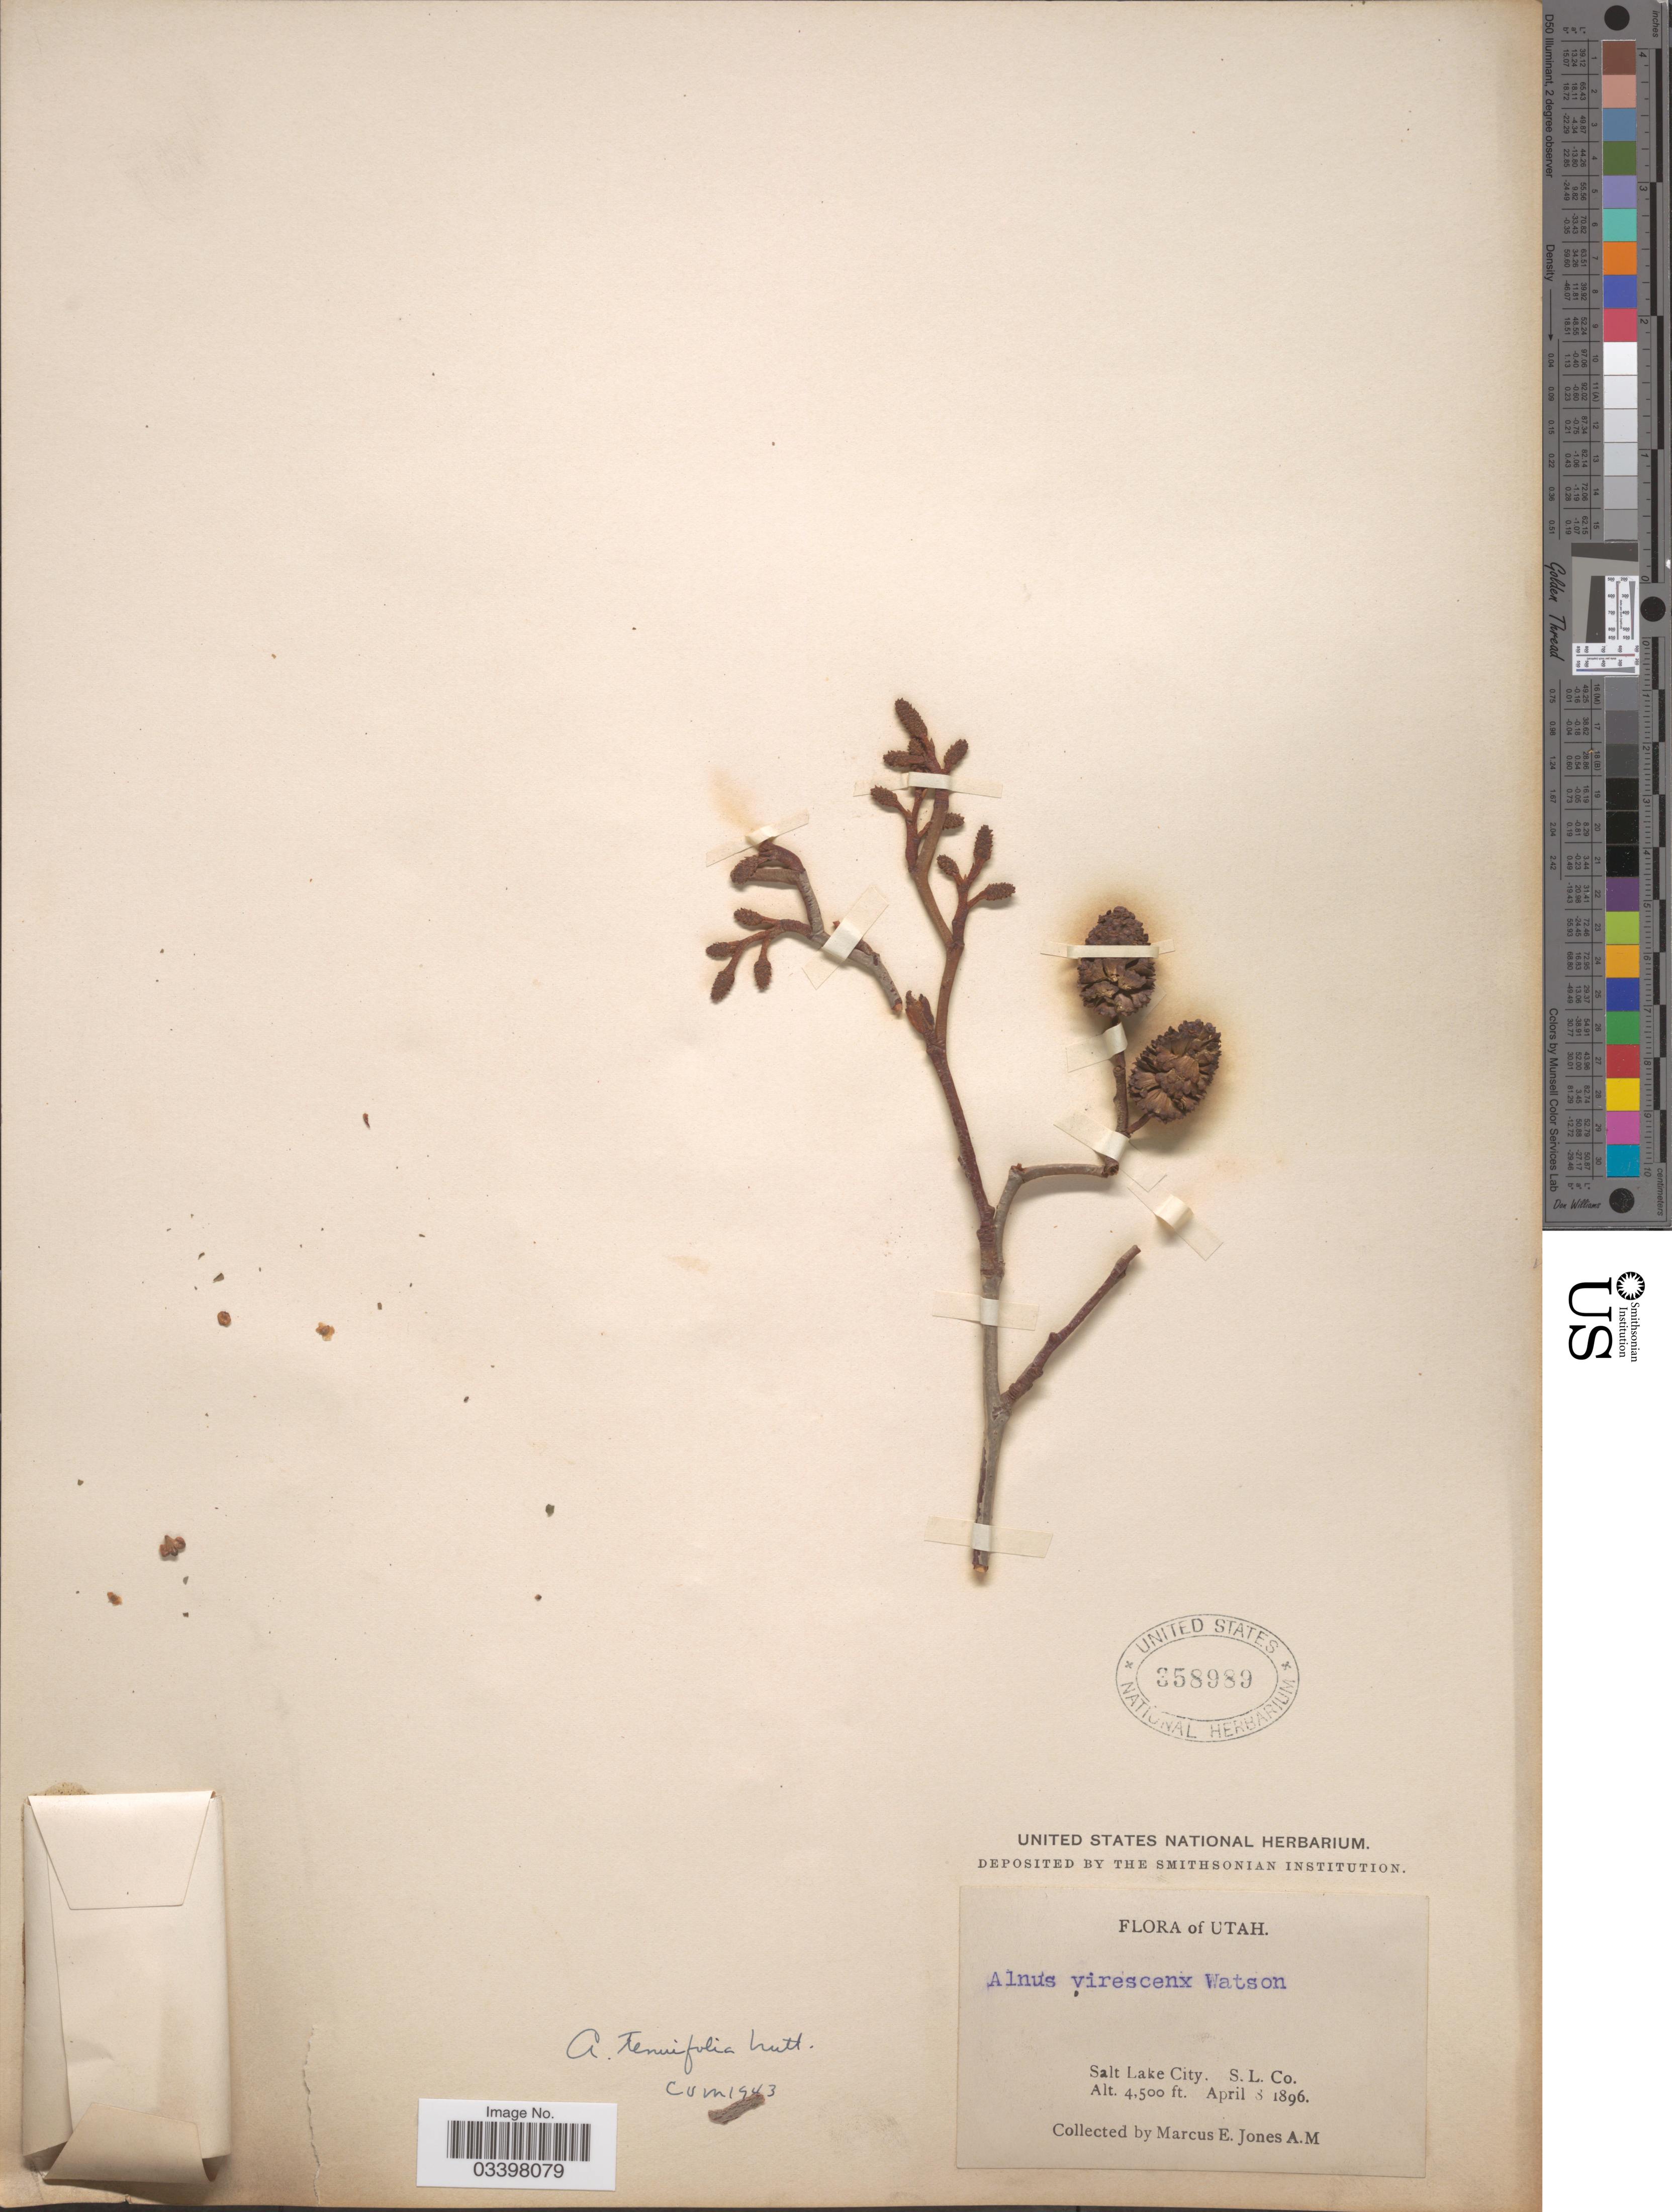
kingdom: Plantae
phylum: Tracheophyta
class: Magnoliopsida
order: Fagales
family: Betulaceae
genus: Alnus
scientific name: Alnus tenuifolia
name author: Nutt.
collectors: M. E. Jones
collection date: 1896-04-08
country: United States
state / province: Utah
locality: Salt Lake City. S. L. Co.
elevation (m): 1372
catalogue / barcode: US 358989